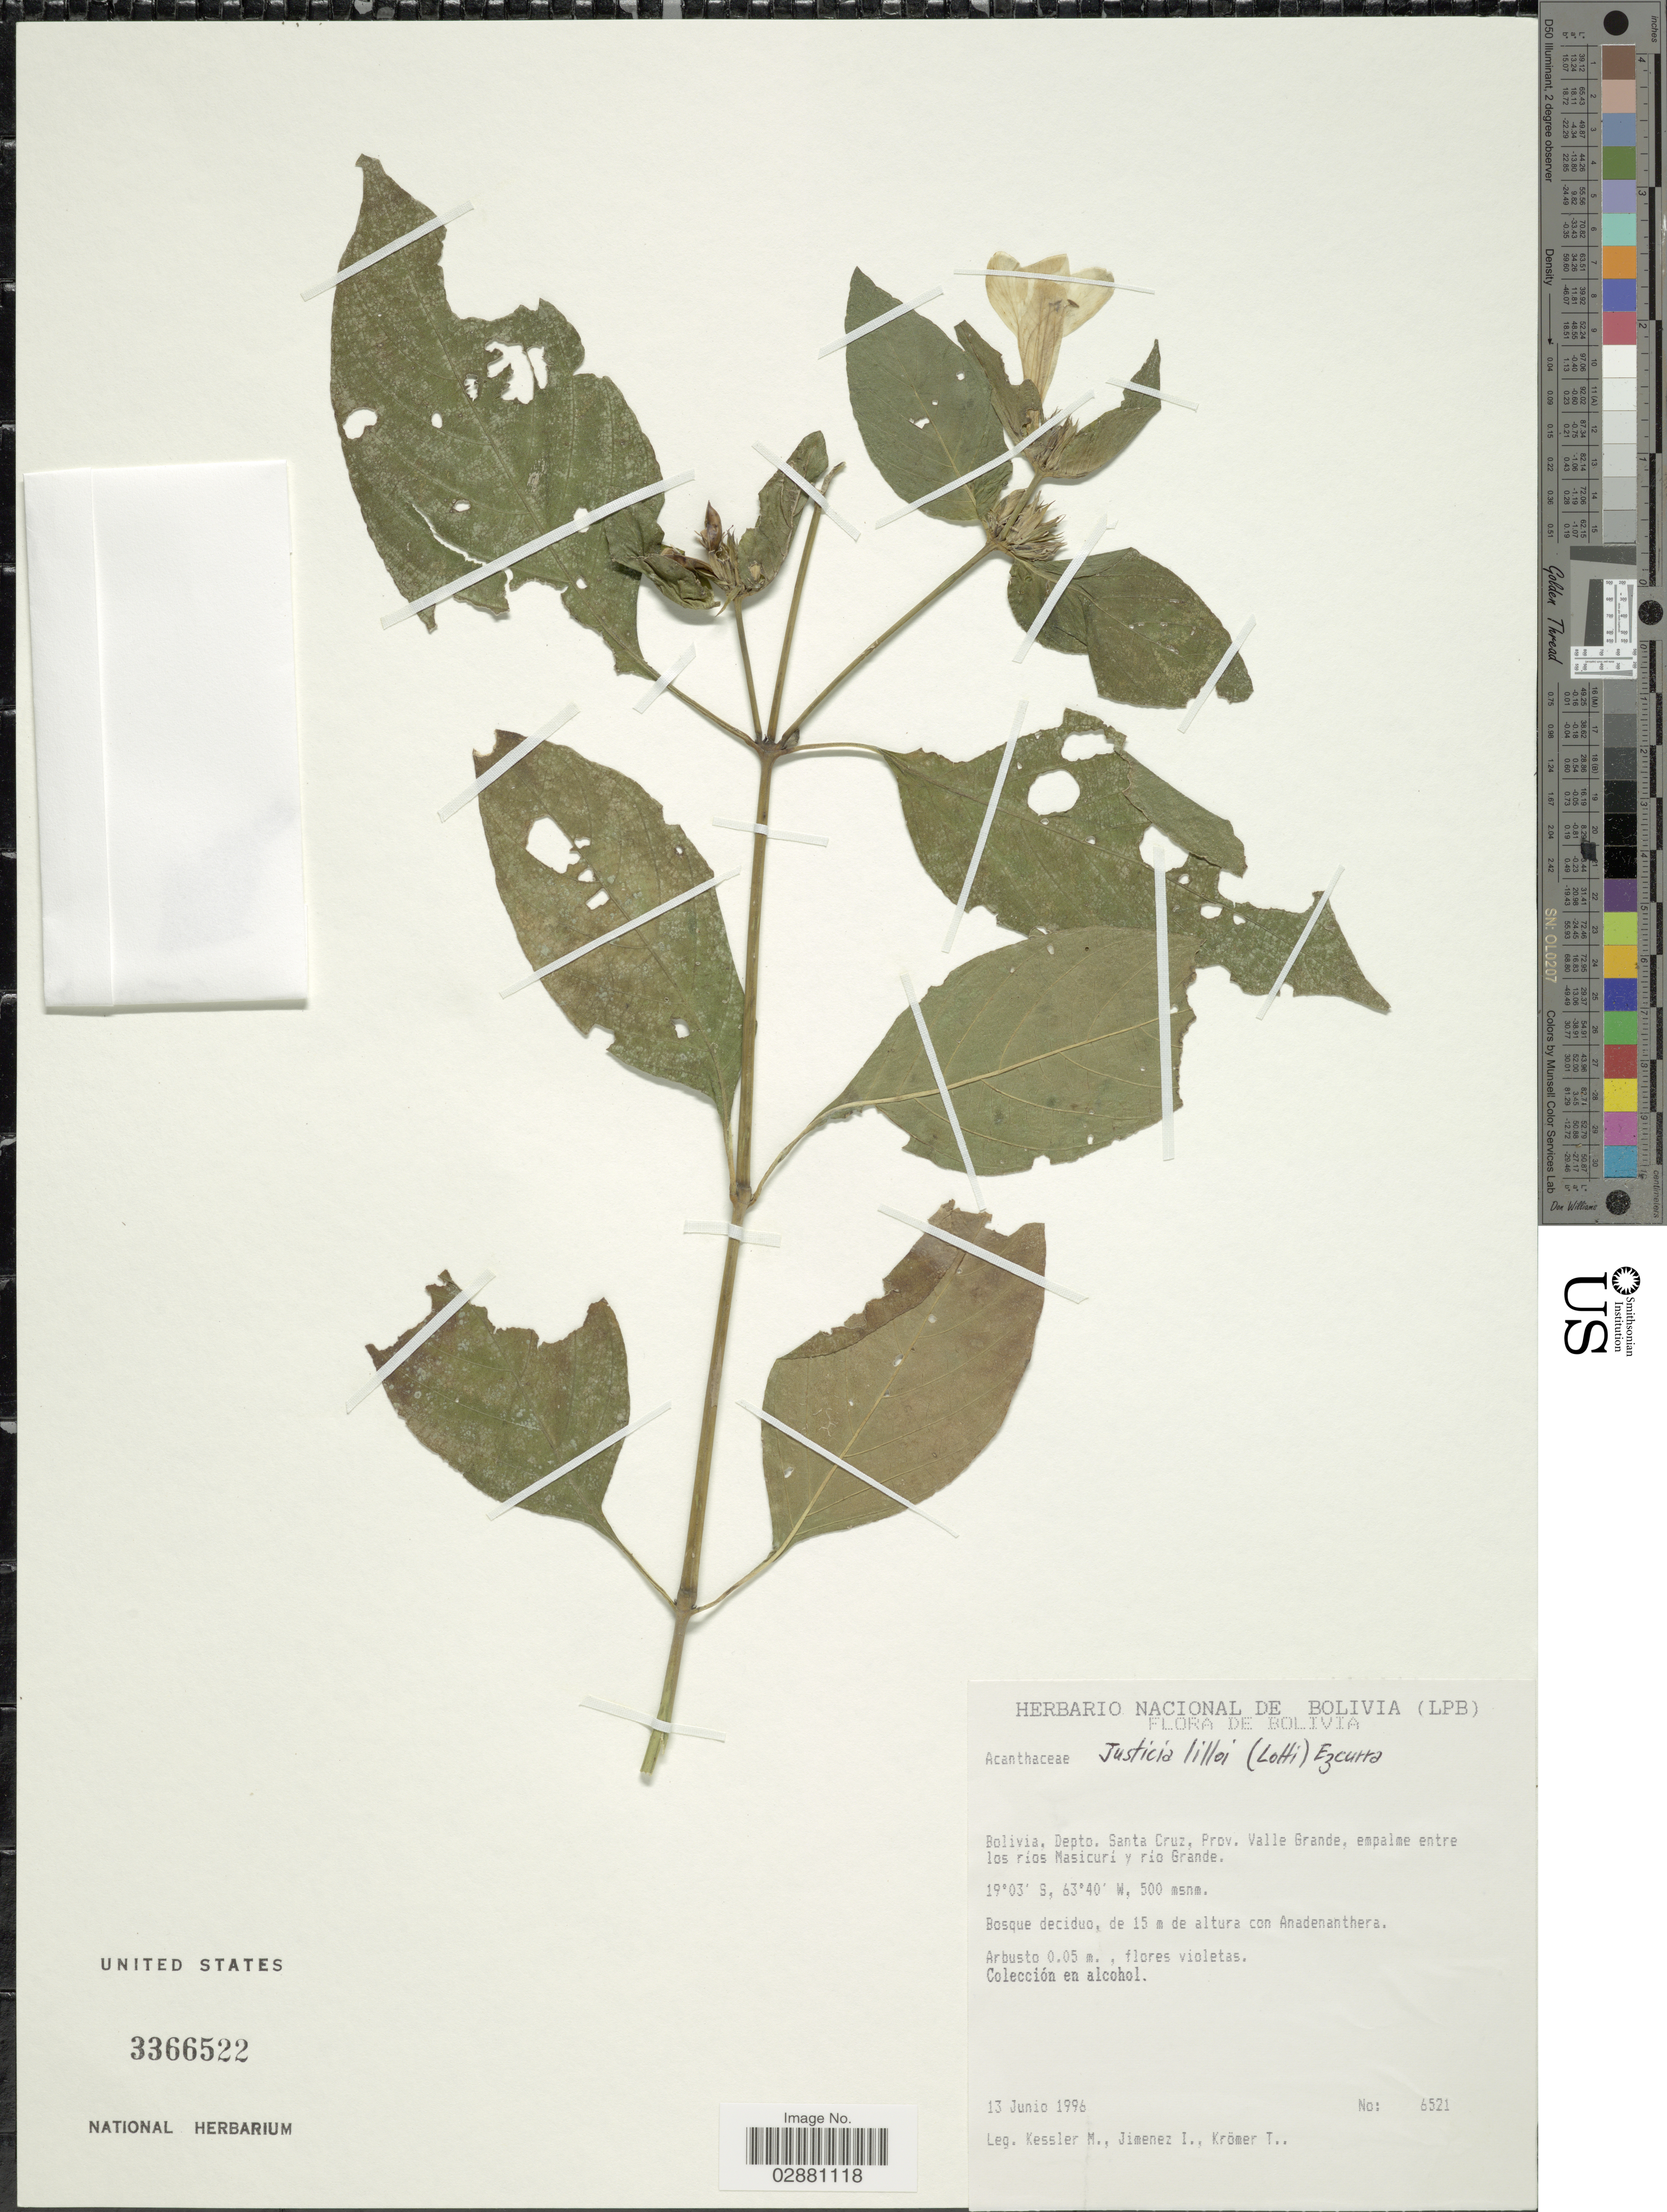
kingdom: Plantae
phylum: Tracheophyta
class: Magnoliopsida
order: Lamiales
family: Acanthaceae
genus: Justicia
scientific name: Justicia thunbergioides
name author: (Lindau) Leonard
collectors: M. Kessler, I. Jimenez & T. Krömer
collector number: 6521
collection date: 1996-06-13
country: Bolivia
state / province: Santa Cruz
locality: Depto. Santa Cruz, Prov. Valle Grande, empalme entre los ríos Masicuri y río Grande.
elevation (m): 500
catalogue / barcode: US 3366522